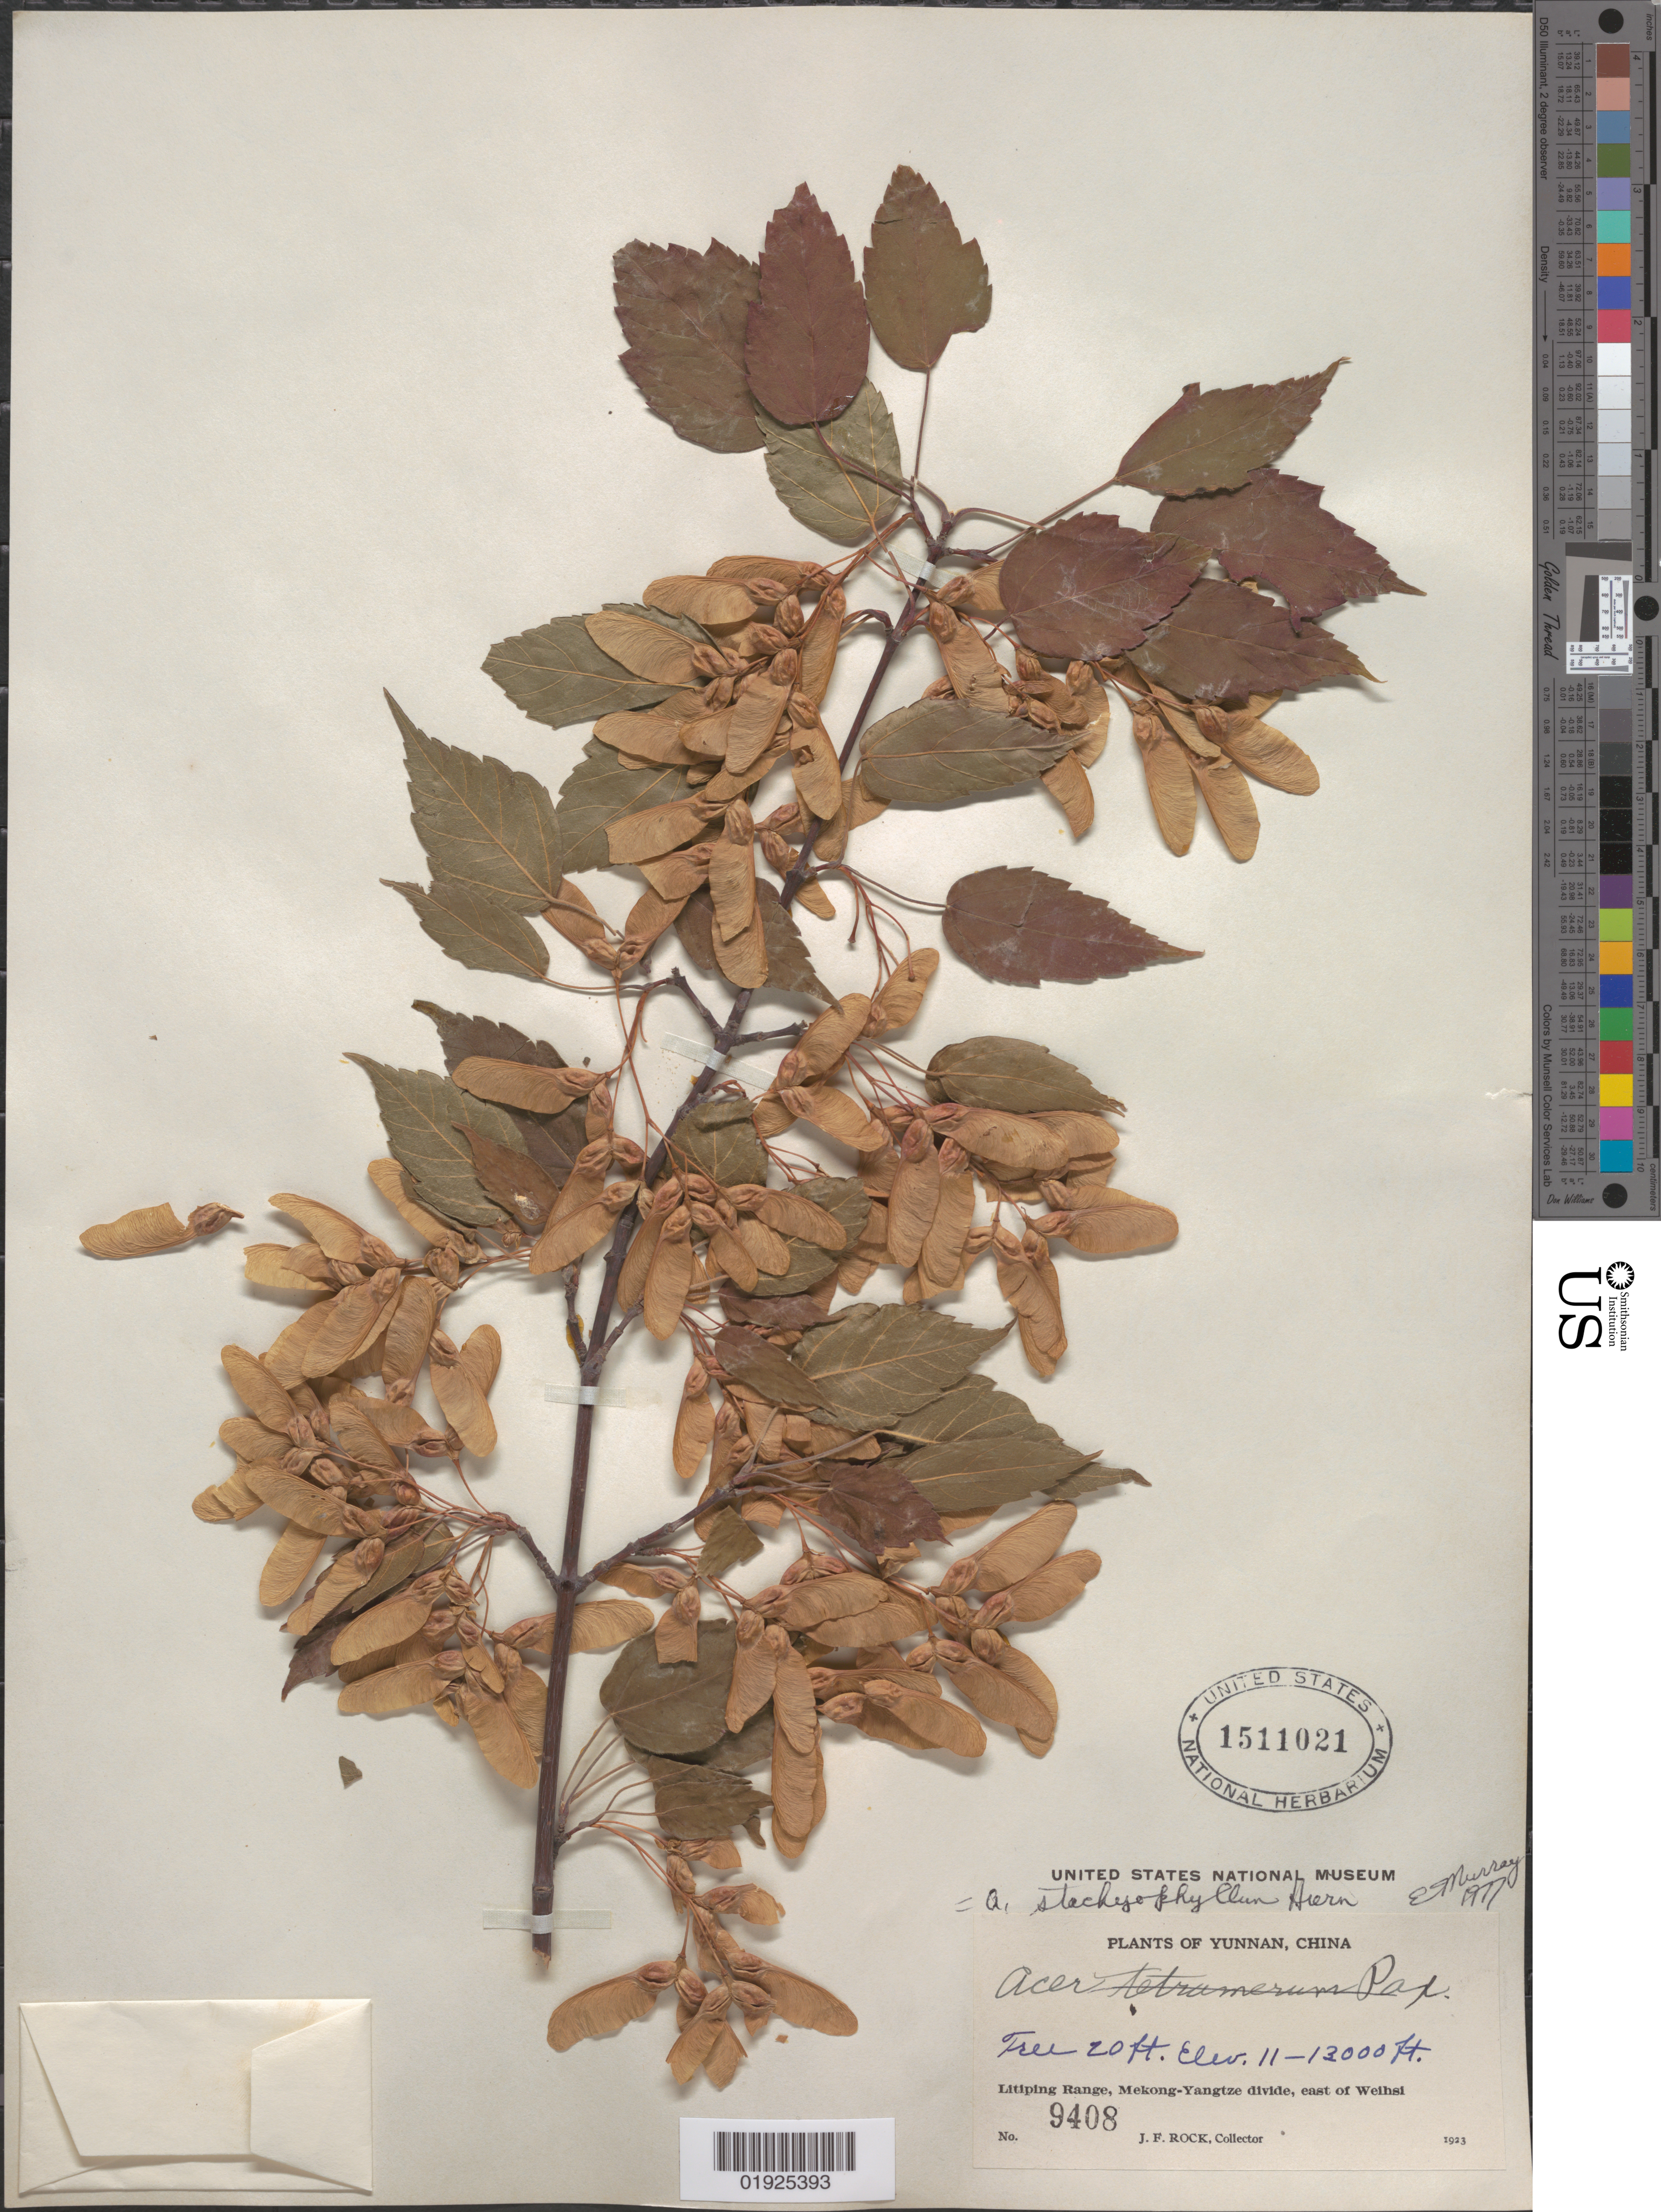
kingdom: Plantae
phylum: Tracheophyta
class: Magnoliopsida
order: Sapindales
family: Sapindaceae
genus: Acer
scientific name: Acer stachyophyllum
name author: Hiern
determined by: Murray, Edward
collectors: J. F. Rock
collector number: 9408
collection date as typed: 1923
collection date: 1923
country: China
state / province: Yunnan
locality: Litiping Range, Mekong-Yangtze divide, east of Weihsi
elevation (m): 3353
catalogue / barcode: US 1511021